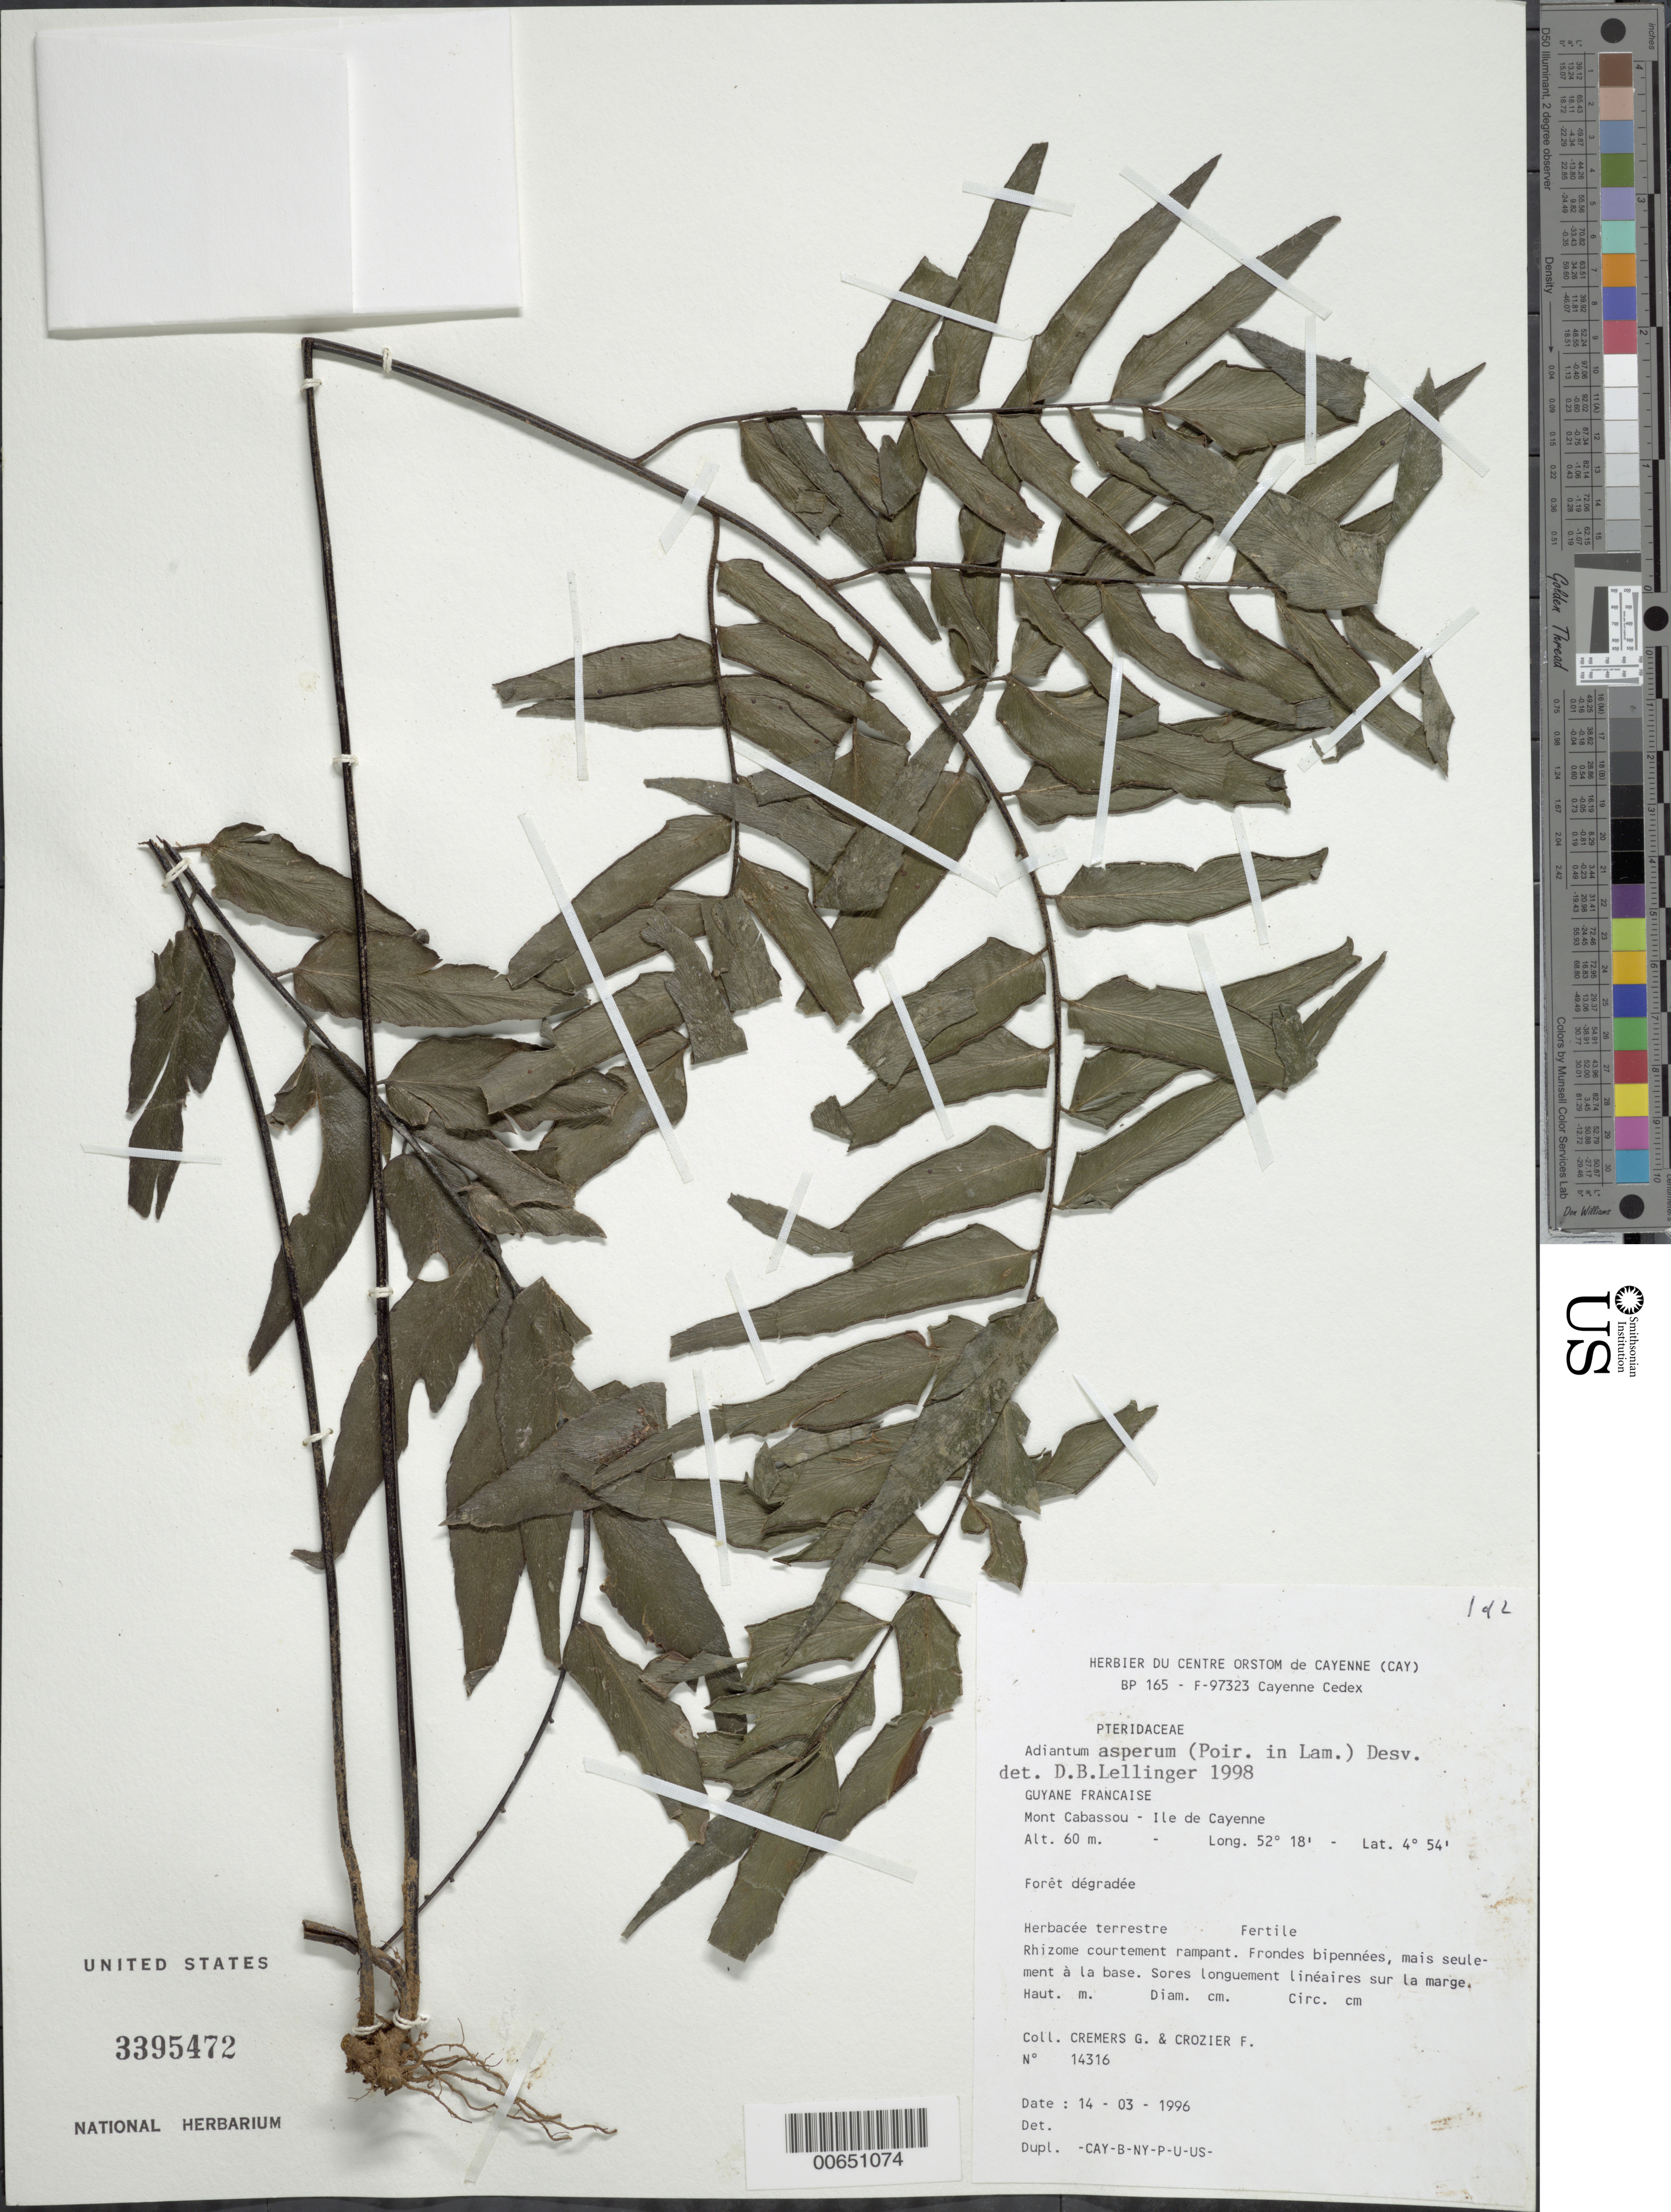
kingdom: Plantae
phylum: Tracheophyta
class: Polypodiopsida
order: Polypodiales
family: Pteridaceae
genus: Adiantum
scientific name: Adiantum dolosum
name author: Kunze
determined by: Lellinger, David B., (BOT), Smithsonian Institution - National Museum of Natural History (UNITED STATES)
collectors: G. Cremers & F. Crozier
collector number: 14316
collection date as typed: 14-Mar-96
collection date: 1996-03-14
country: French Guiana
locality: Mont Cabassou, Ile de Cayenne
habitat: Foret degradee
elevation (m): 60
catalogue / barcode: US 3395472